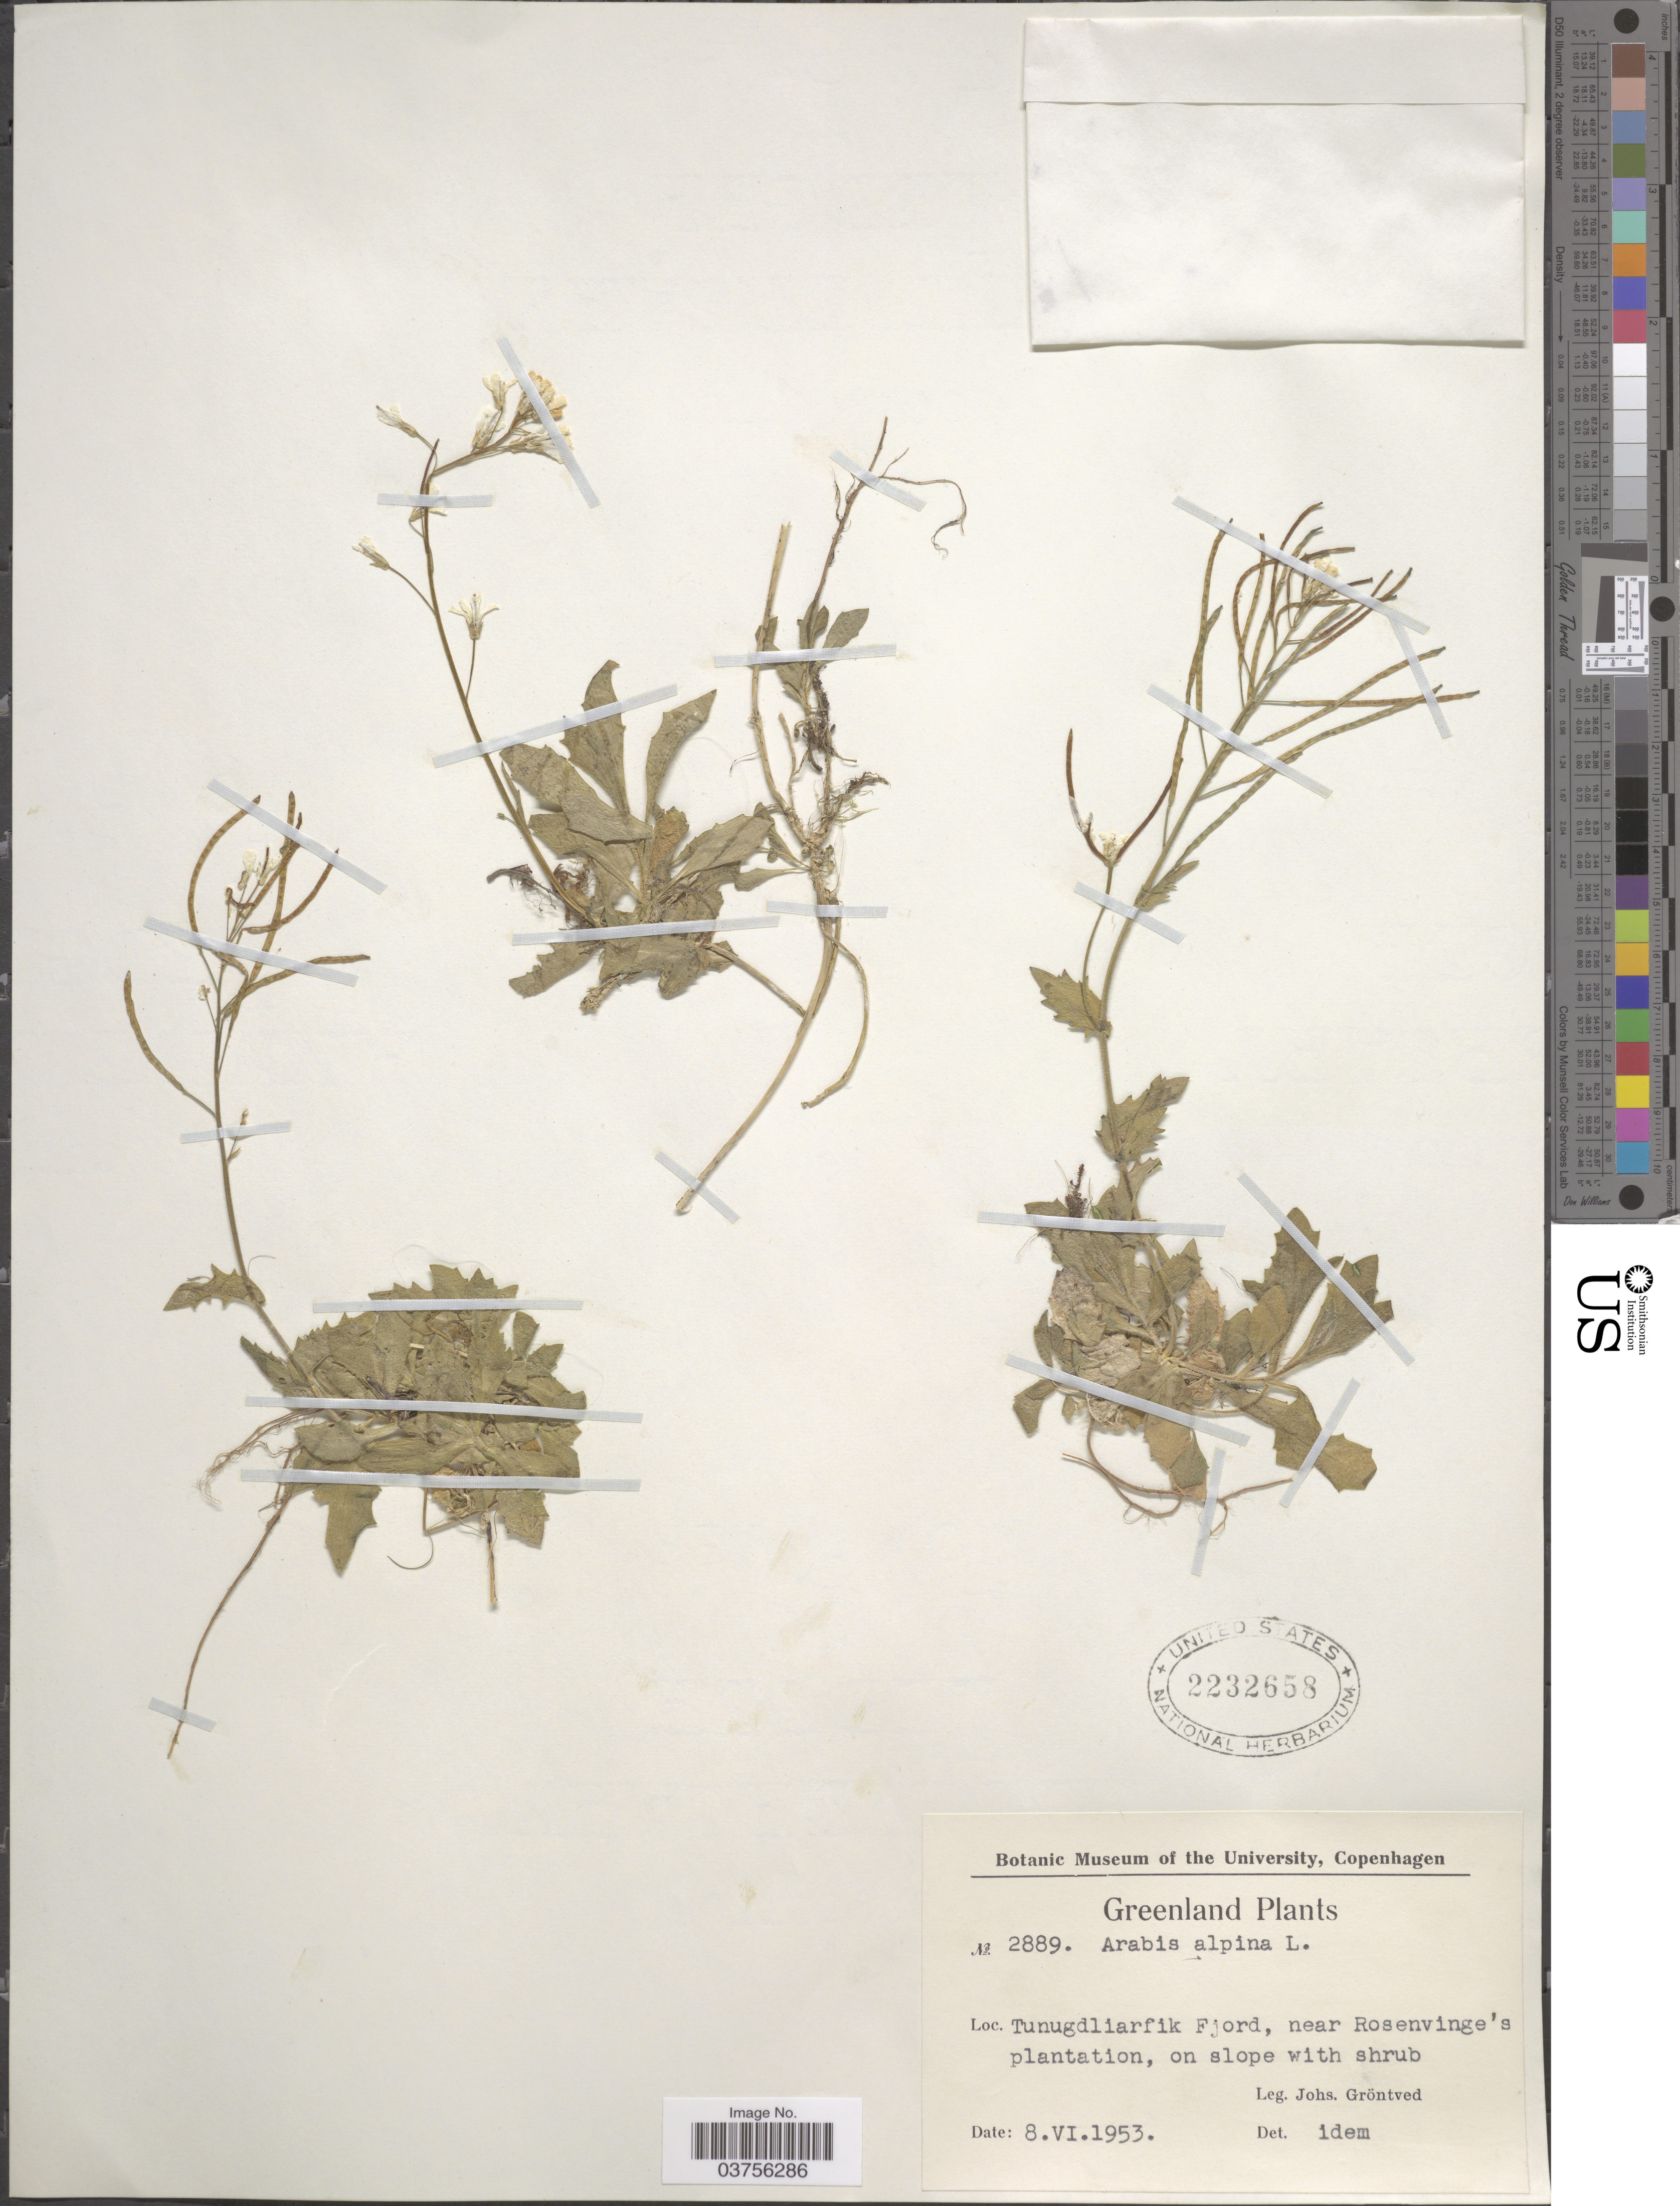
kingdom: Plantae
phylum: Tracheophyta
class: Magnoliopsida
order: Brassicales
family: Brassicaceae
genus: Arabis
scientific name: Arabis alpina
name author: L.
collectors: J. Gröntved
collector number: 2889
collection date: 1953-06-08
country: Greenland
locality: Tunugdliarfik Fjord, near Rosenvinge's plantation.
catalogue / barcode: US 2232658